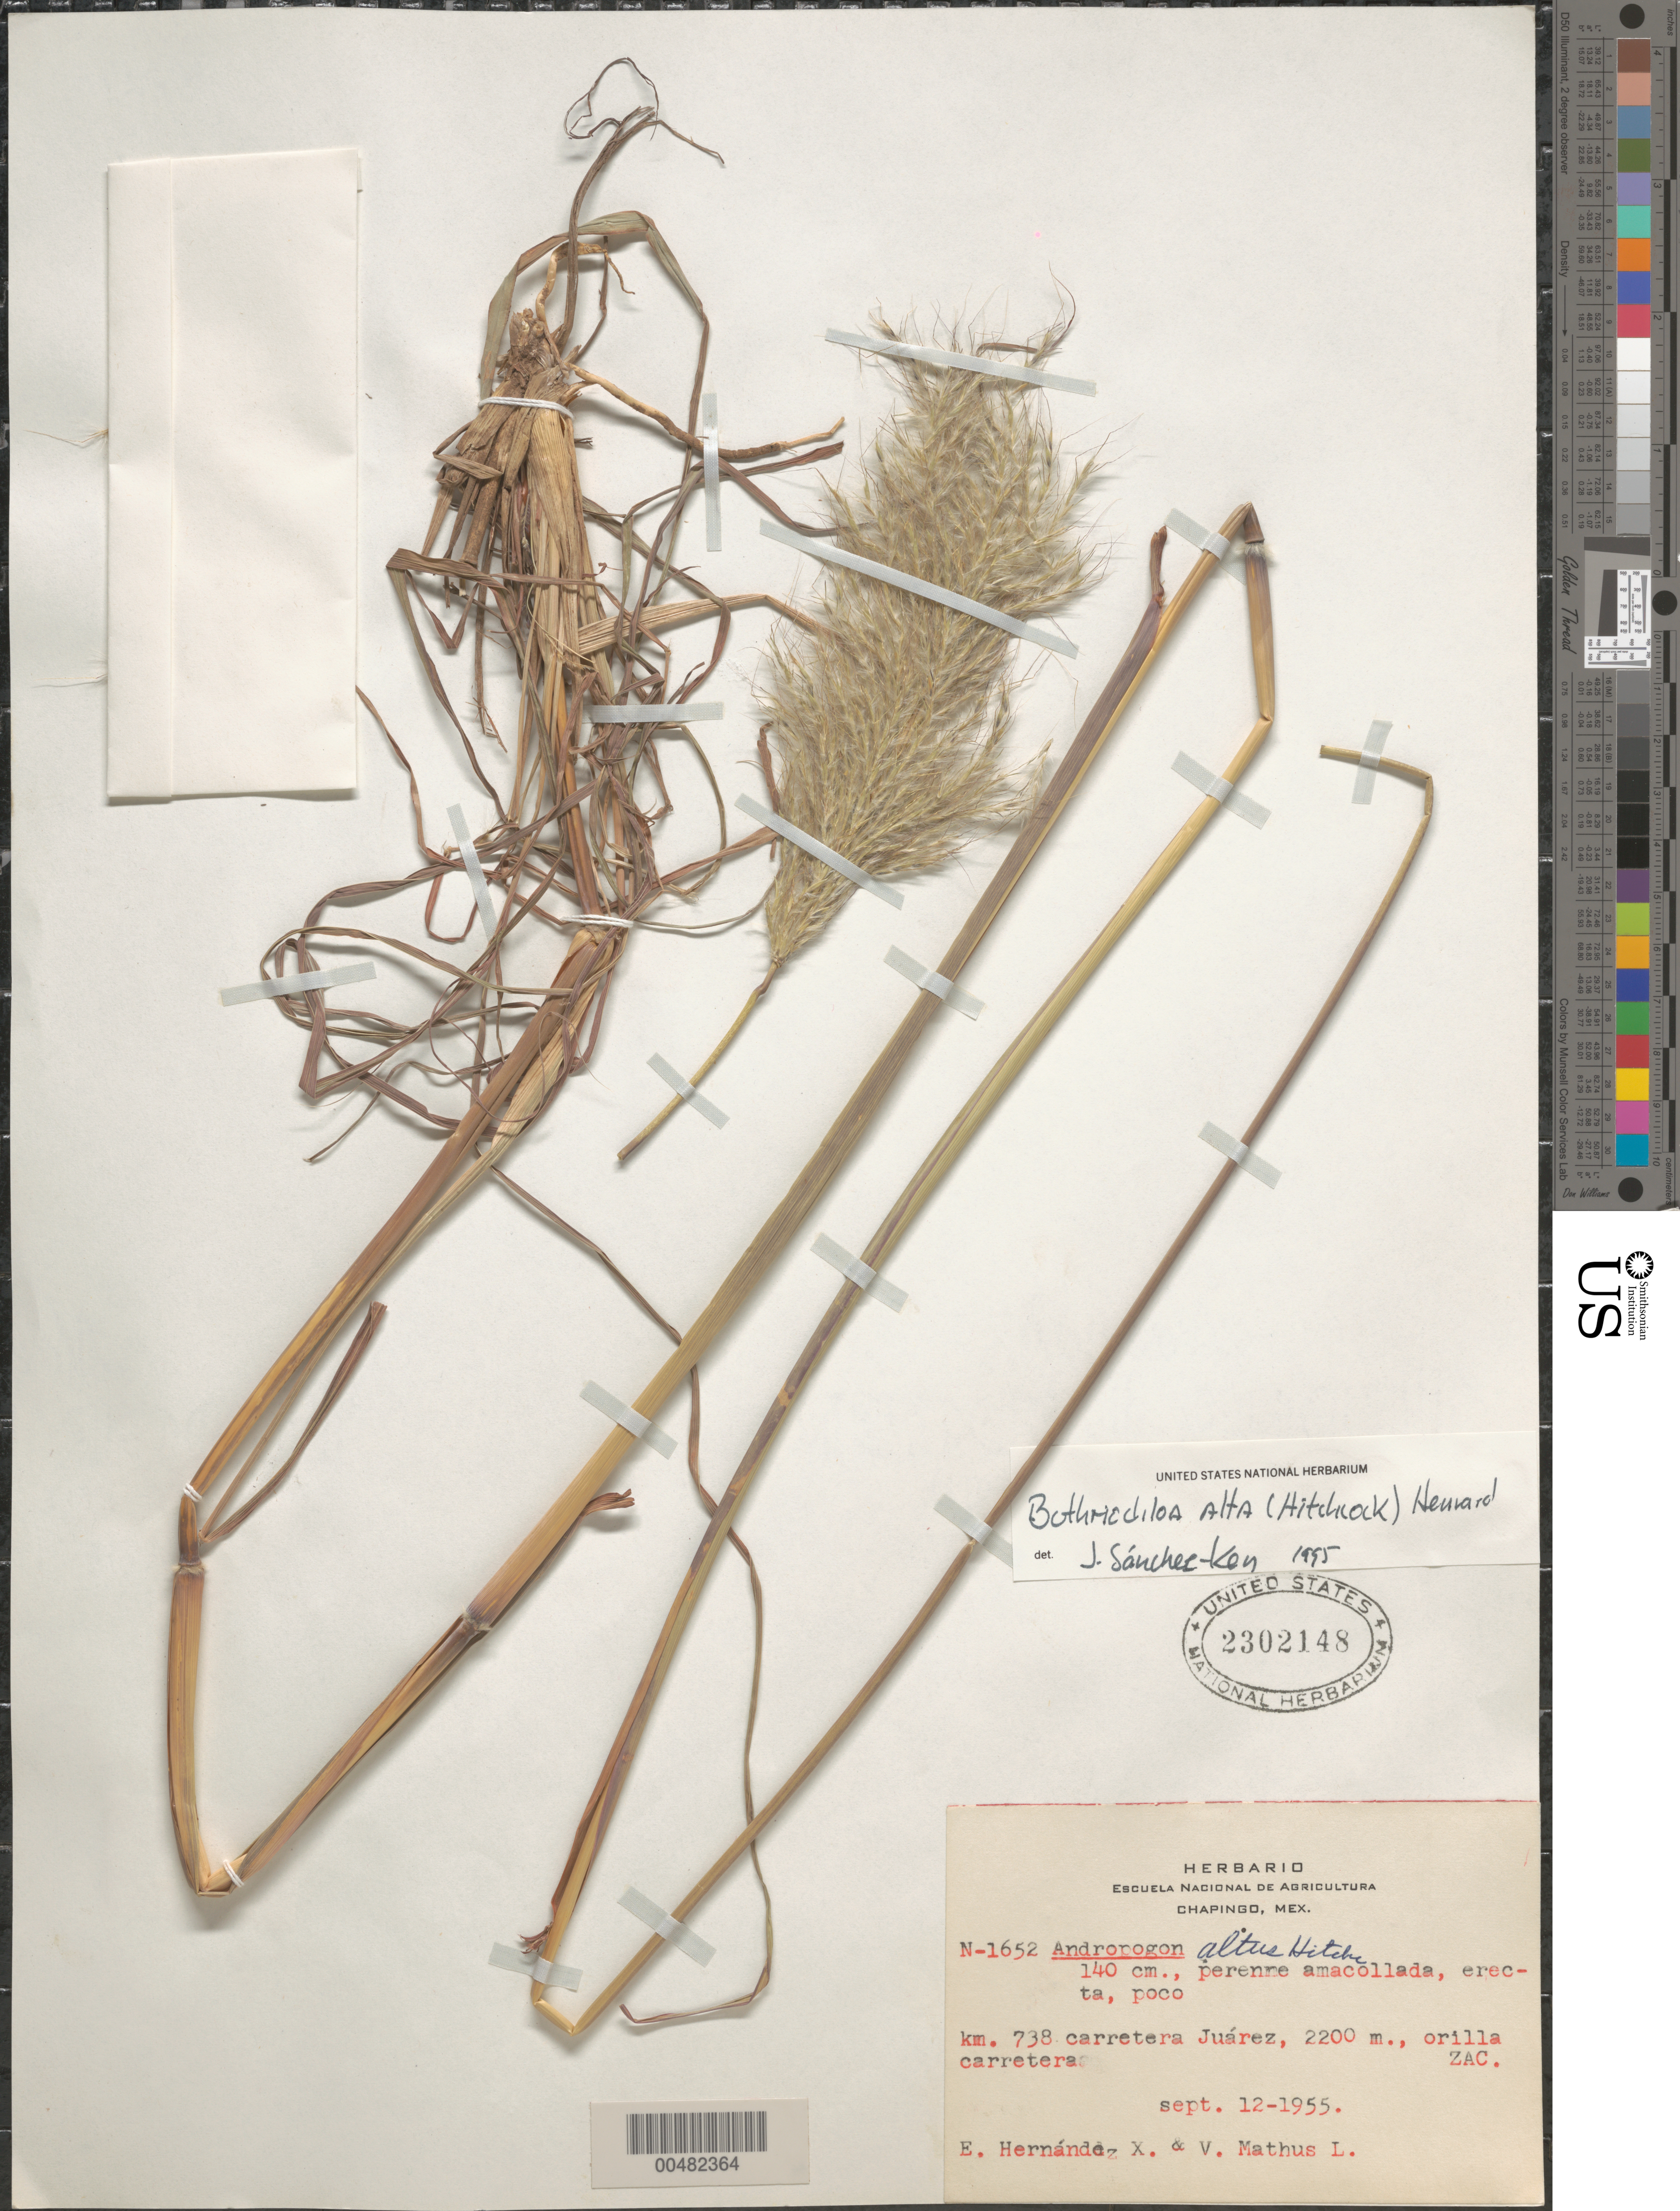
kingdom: Plantae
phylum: Tracheophyta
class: Liliopsida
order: Poales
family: Poaceae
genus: Bothriochloa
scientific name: Bothriochloa alta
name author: (Hitchc.) Henr.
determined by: Sánchez-Ken, J. G.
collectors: E. I. Hernández-X. & V. Mathus L.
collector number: N-1652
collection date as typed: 12 Sep 1955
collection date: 1955-09-12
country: Mexico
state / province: Zacatecas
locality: Km 738 carretera Juárez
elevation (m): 2200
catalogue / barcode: US 2302148